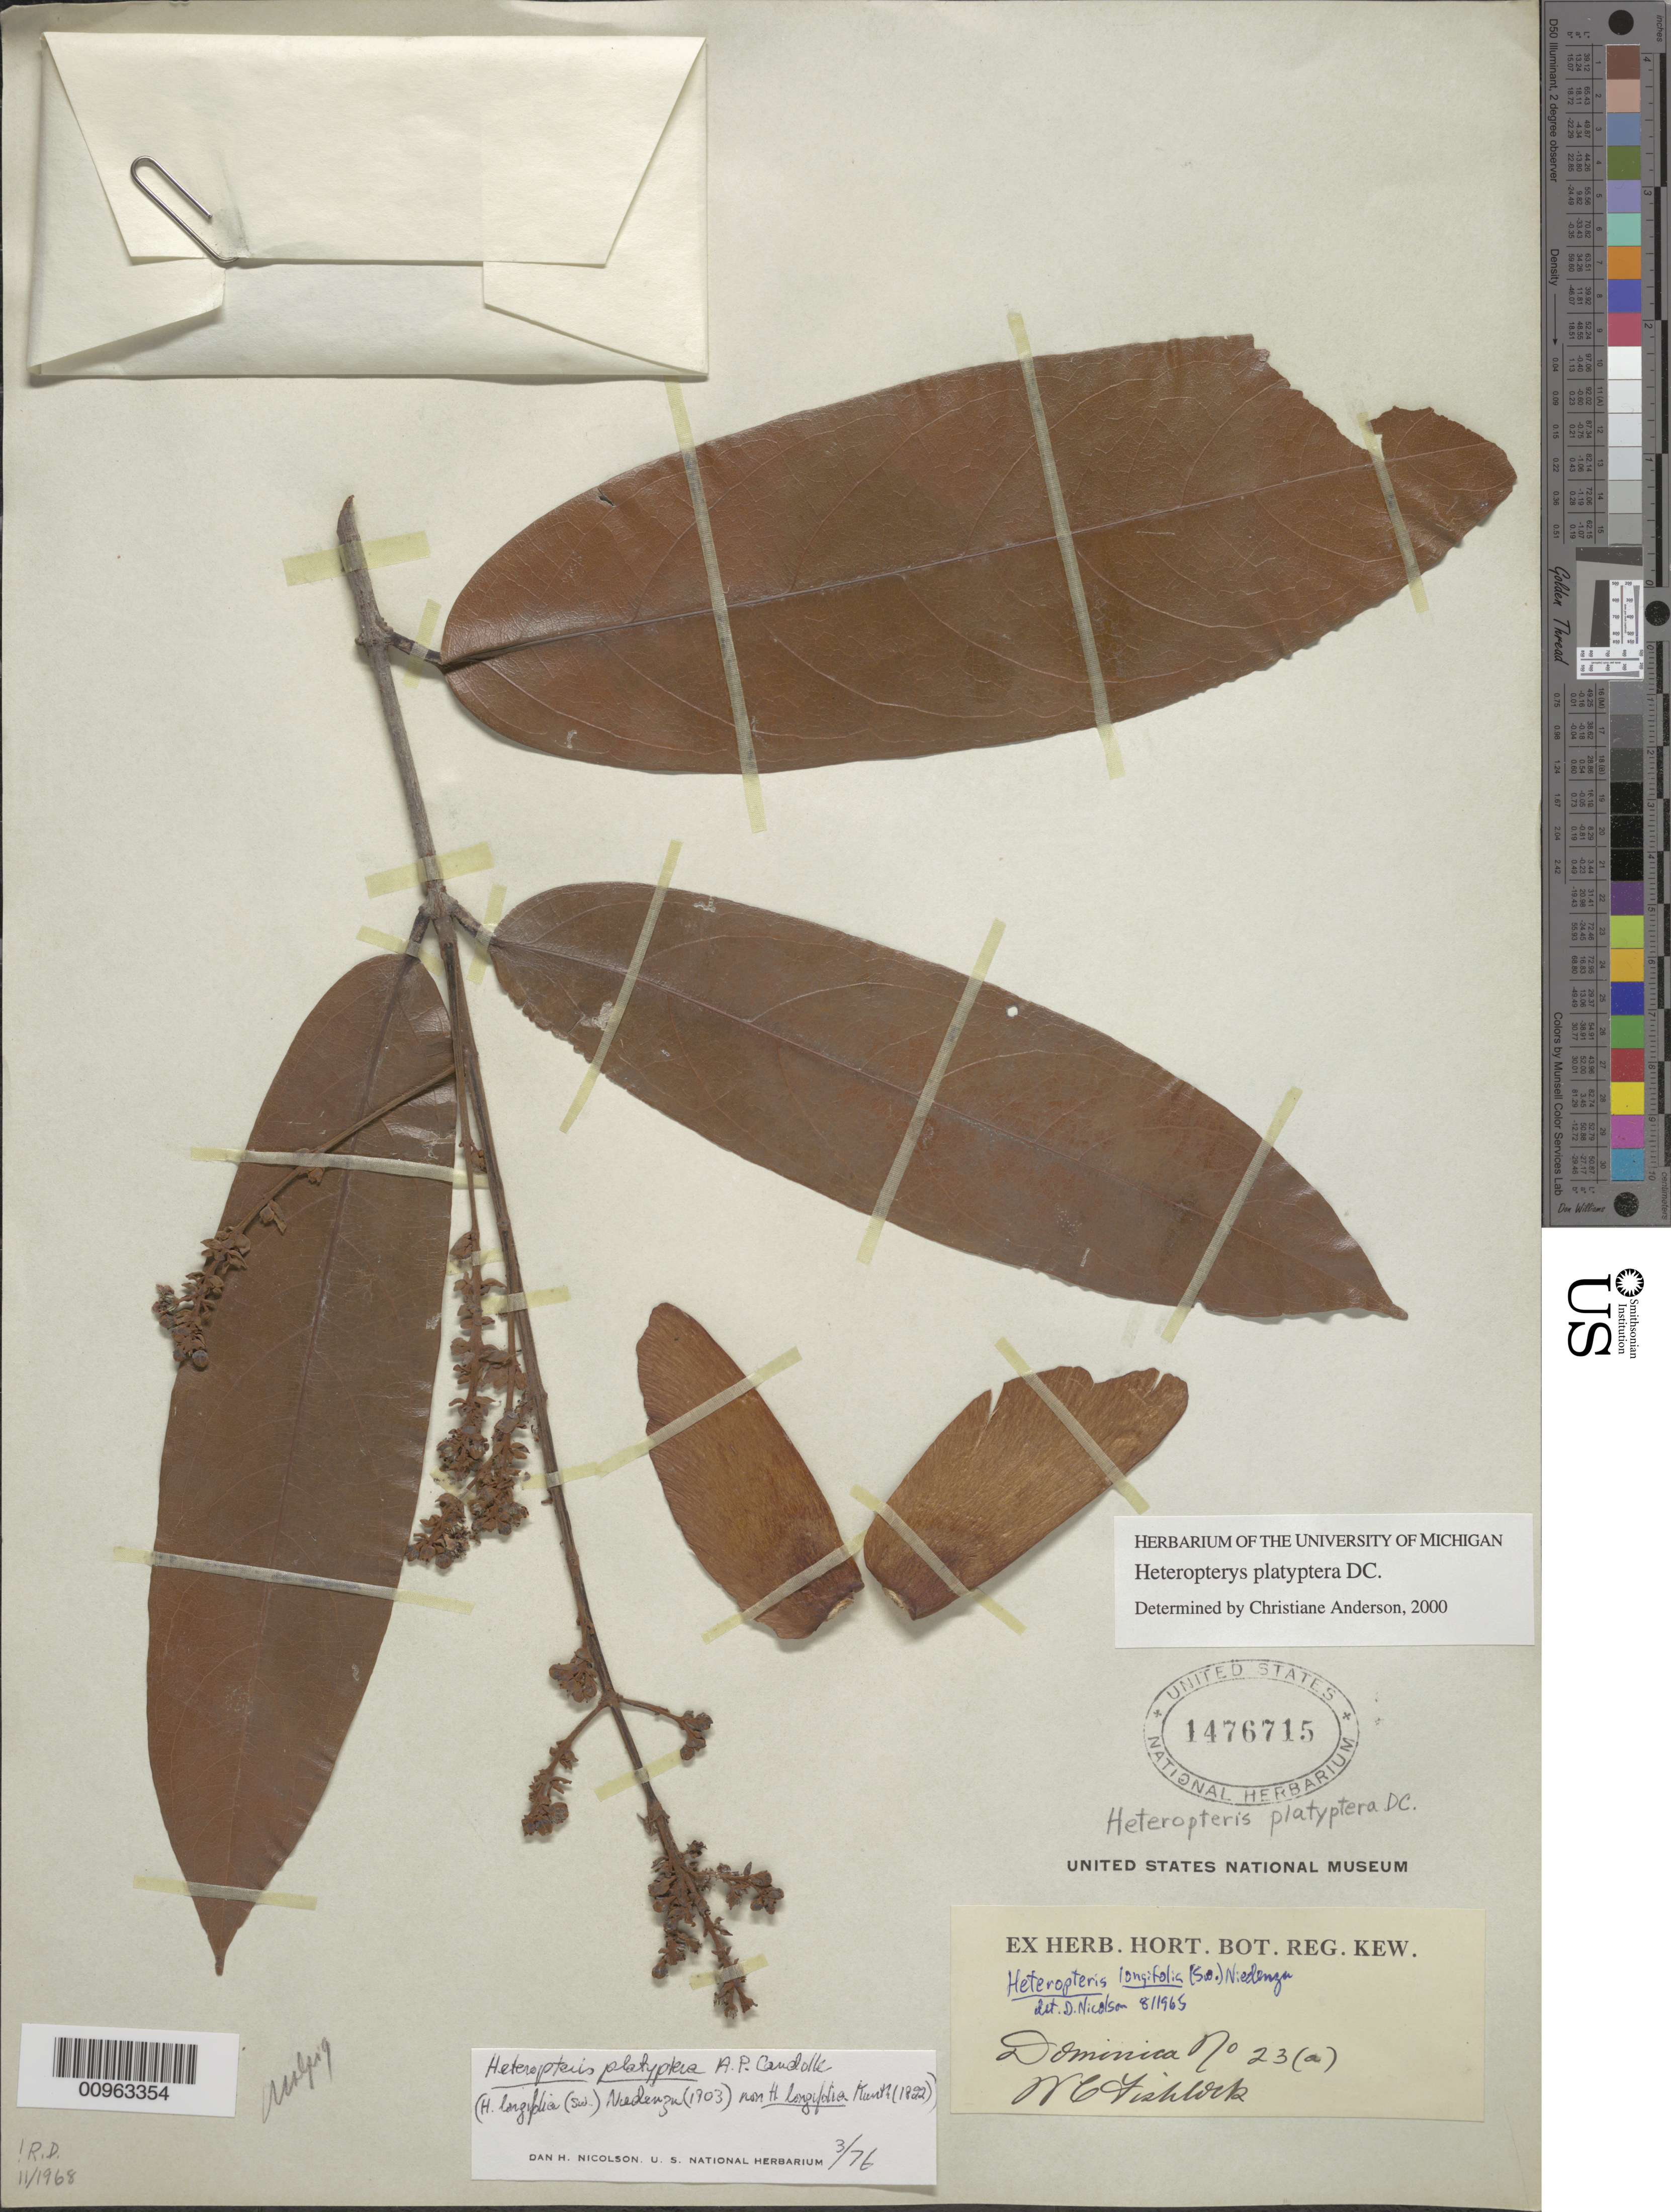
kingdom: Plantae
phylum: Tracheophyta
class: Magnoliopsida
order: Malpighiales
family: Malpighiaceae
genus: Heteropterys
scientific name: Heteropterys platyptera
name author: DC.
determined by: Anderson, C.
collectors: M. Fishlock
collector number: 23a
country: Dominica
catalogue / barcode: US 1476715